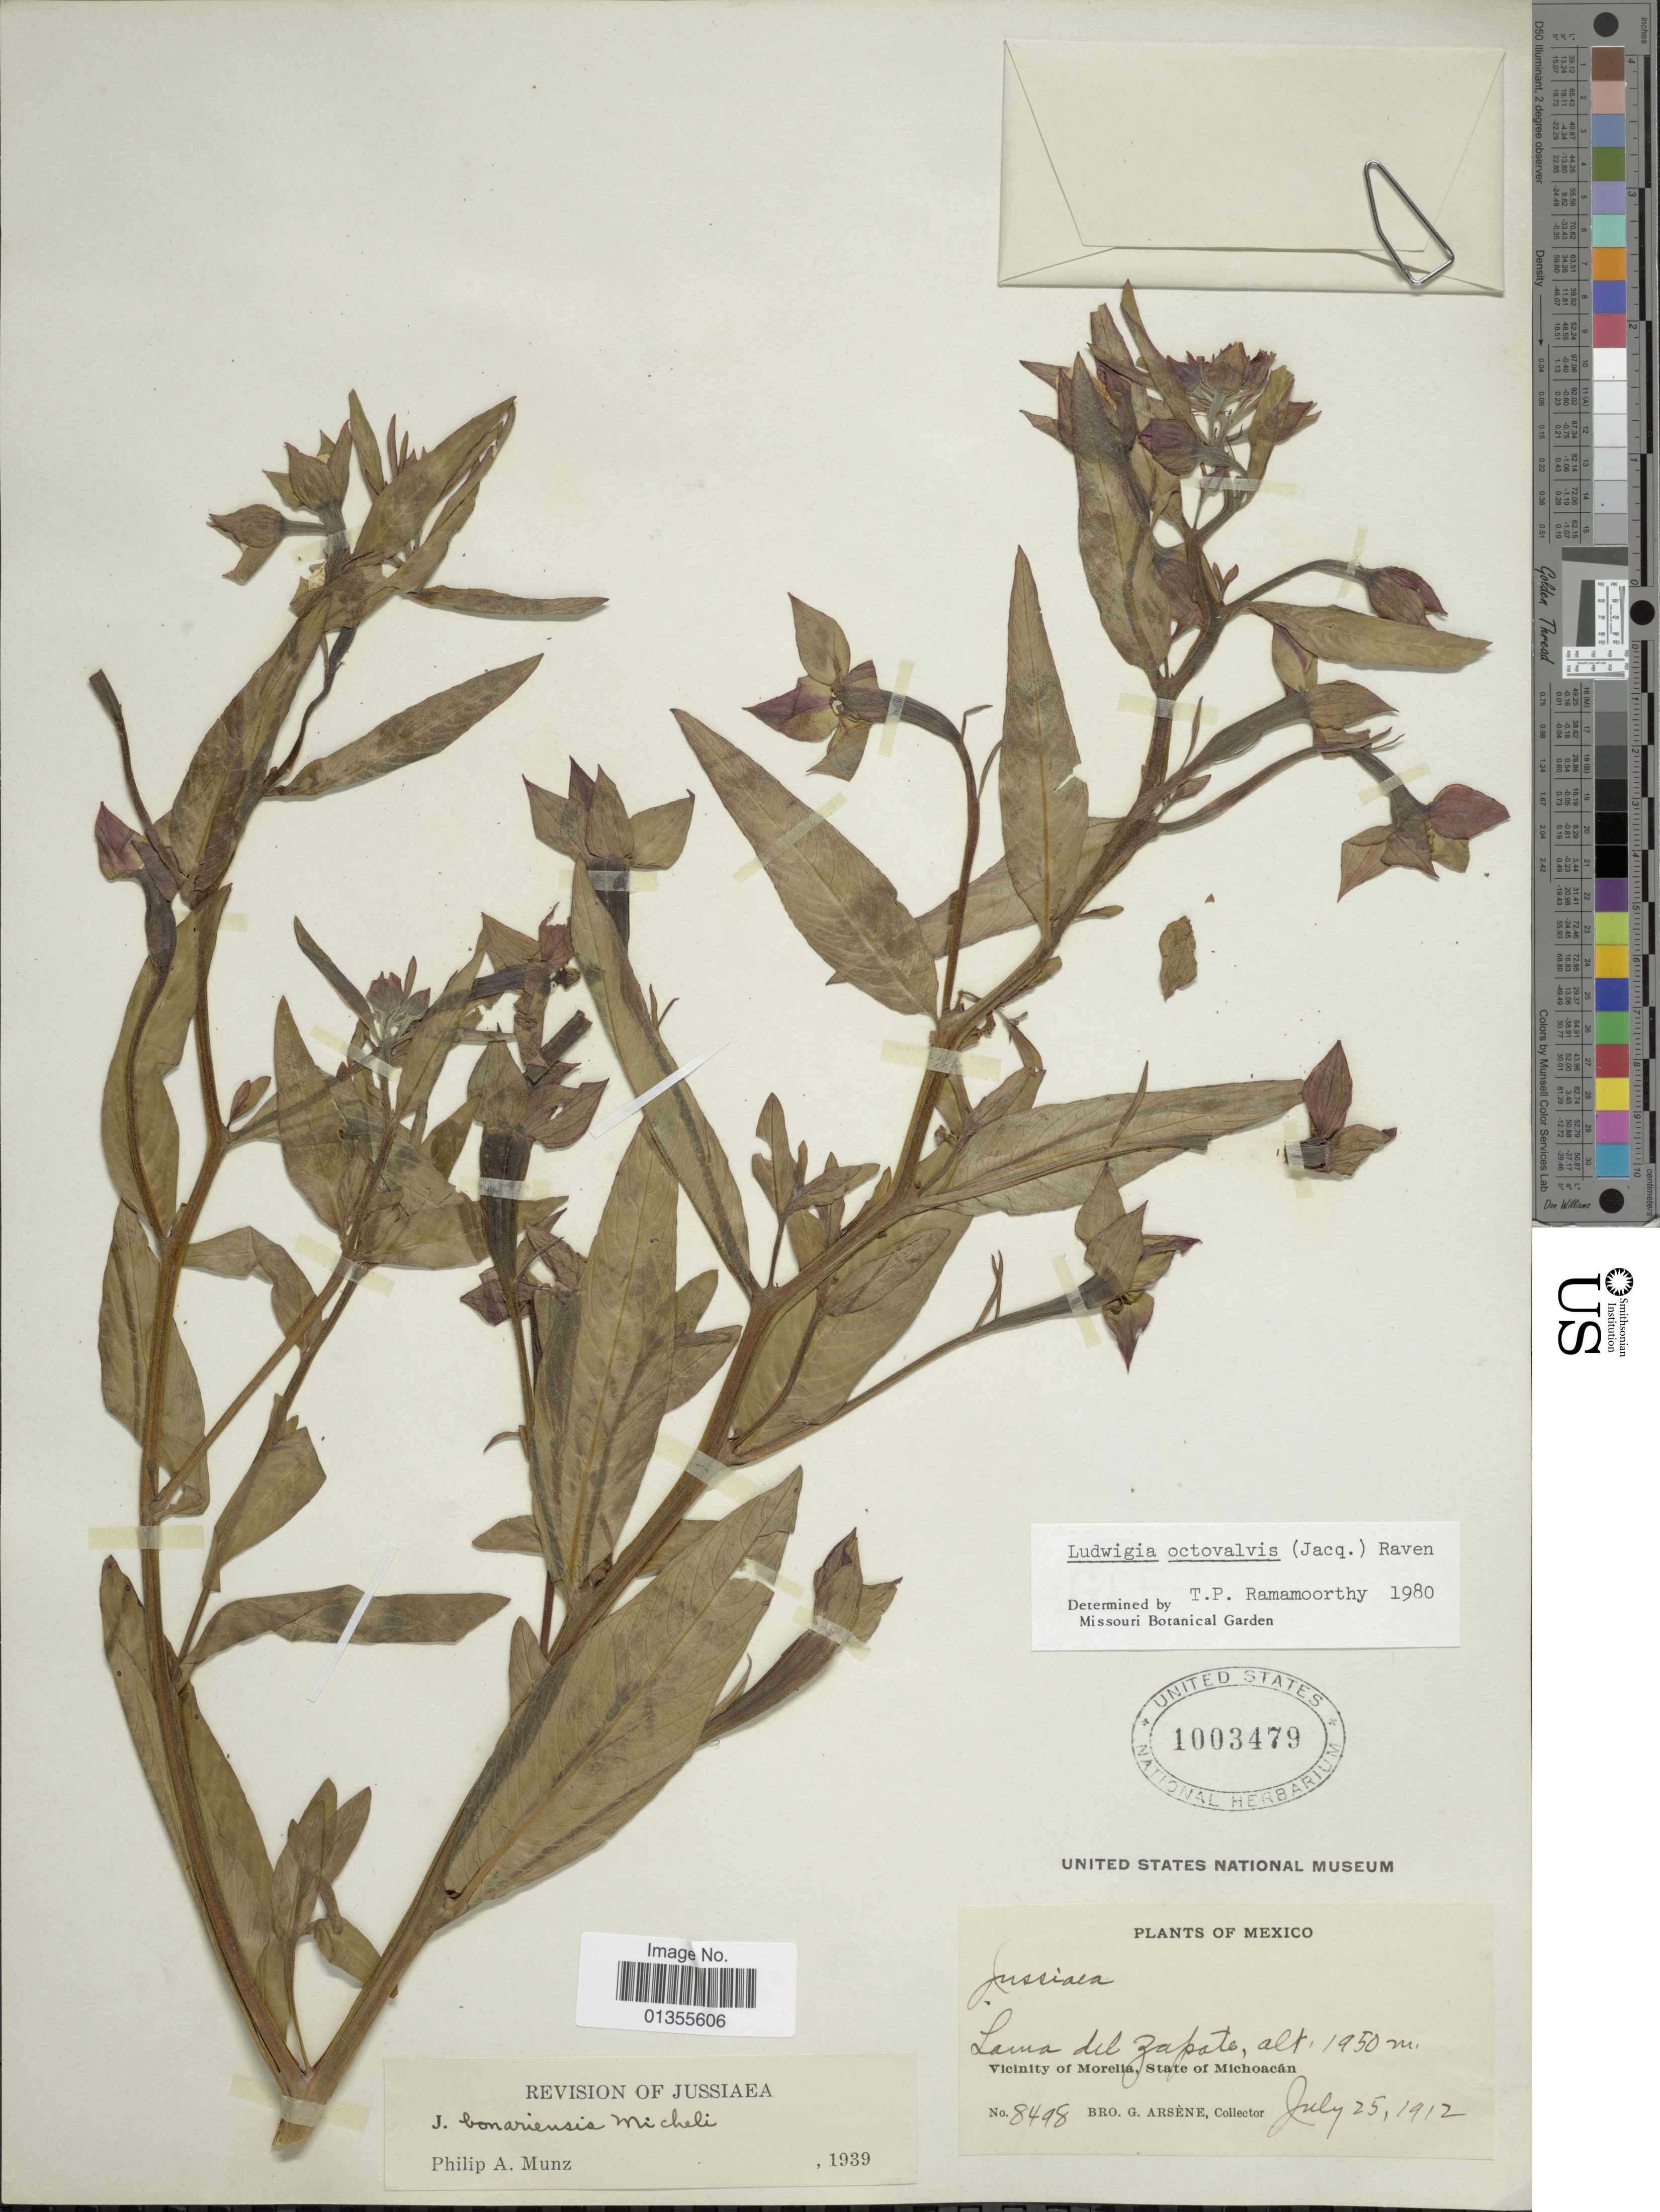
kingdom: Plantae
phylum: Tracheophyta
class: Magnoliopsida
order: Myrtales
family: Onagraceae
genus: Ludwigia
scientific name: Ludwigia octovalvis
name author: (Jacq.) P.H. Raven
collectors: Bro. G. Arsène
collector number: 8498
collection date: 1912-07-25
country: Mexico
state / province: Michoacán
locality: Lama del Zapate. Vicinity of Morelia, State of Michoacán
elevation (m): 1950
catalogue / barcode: US 1003479